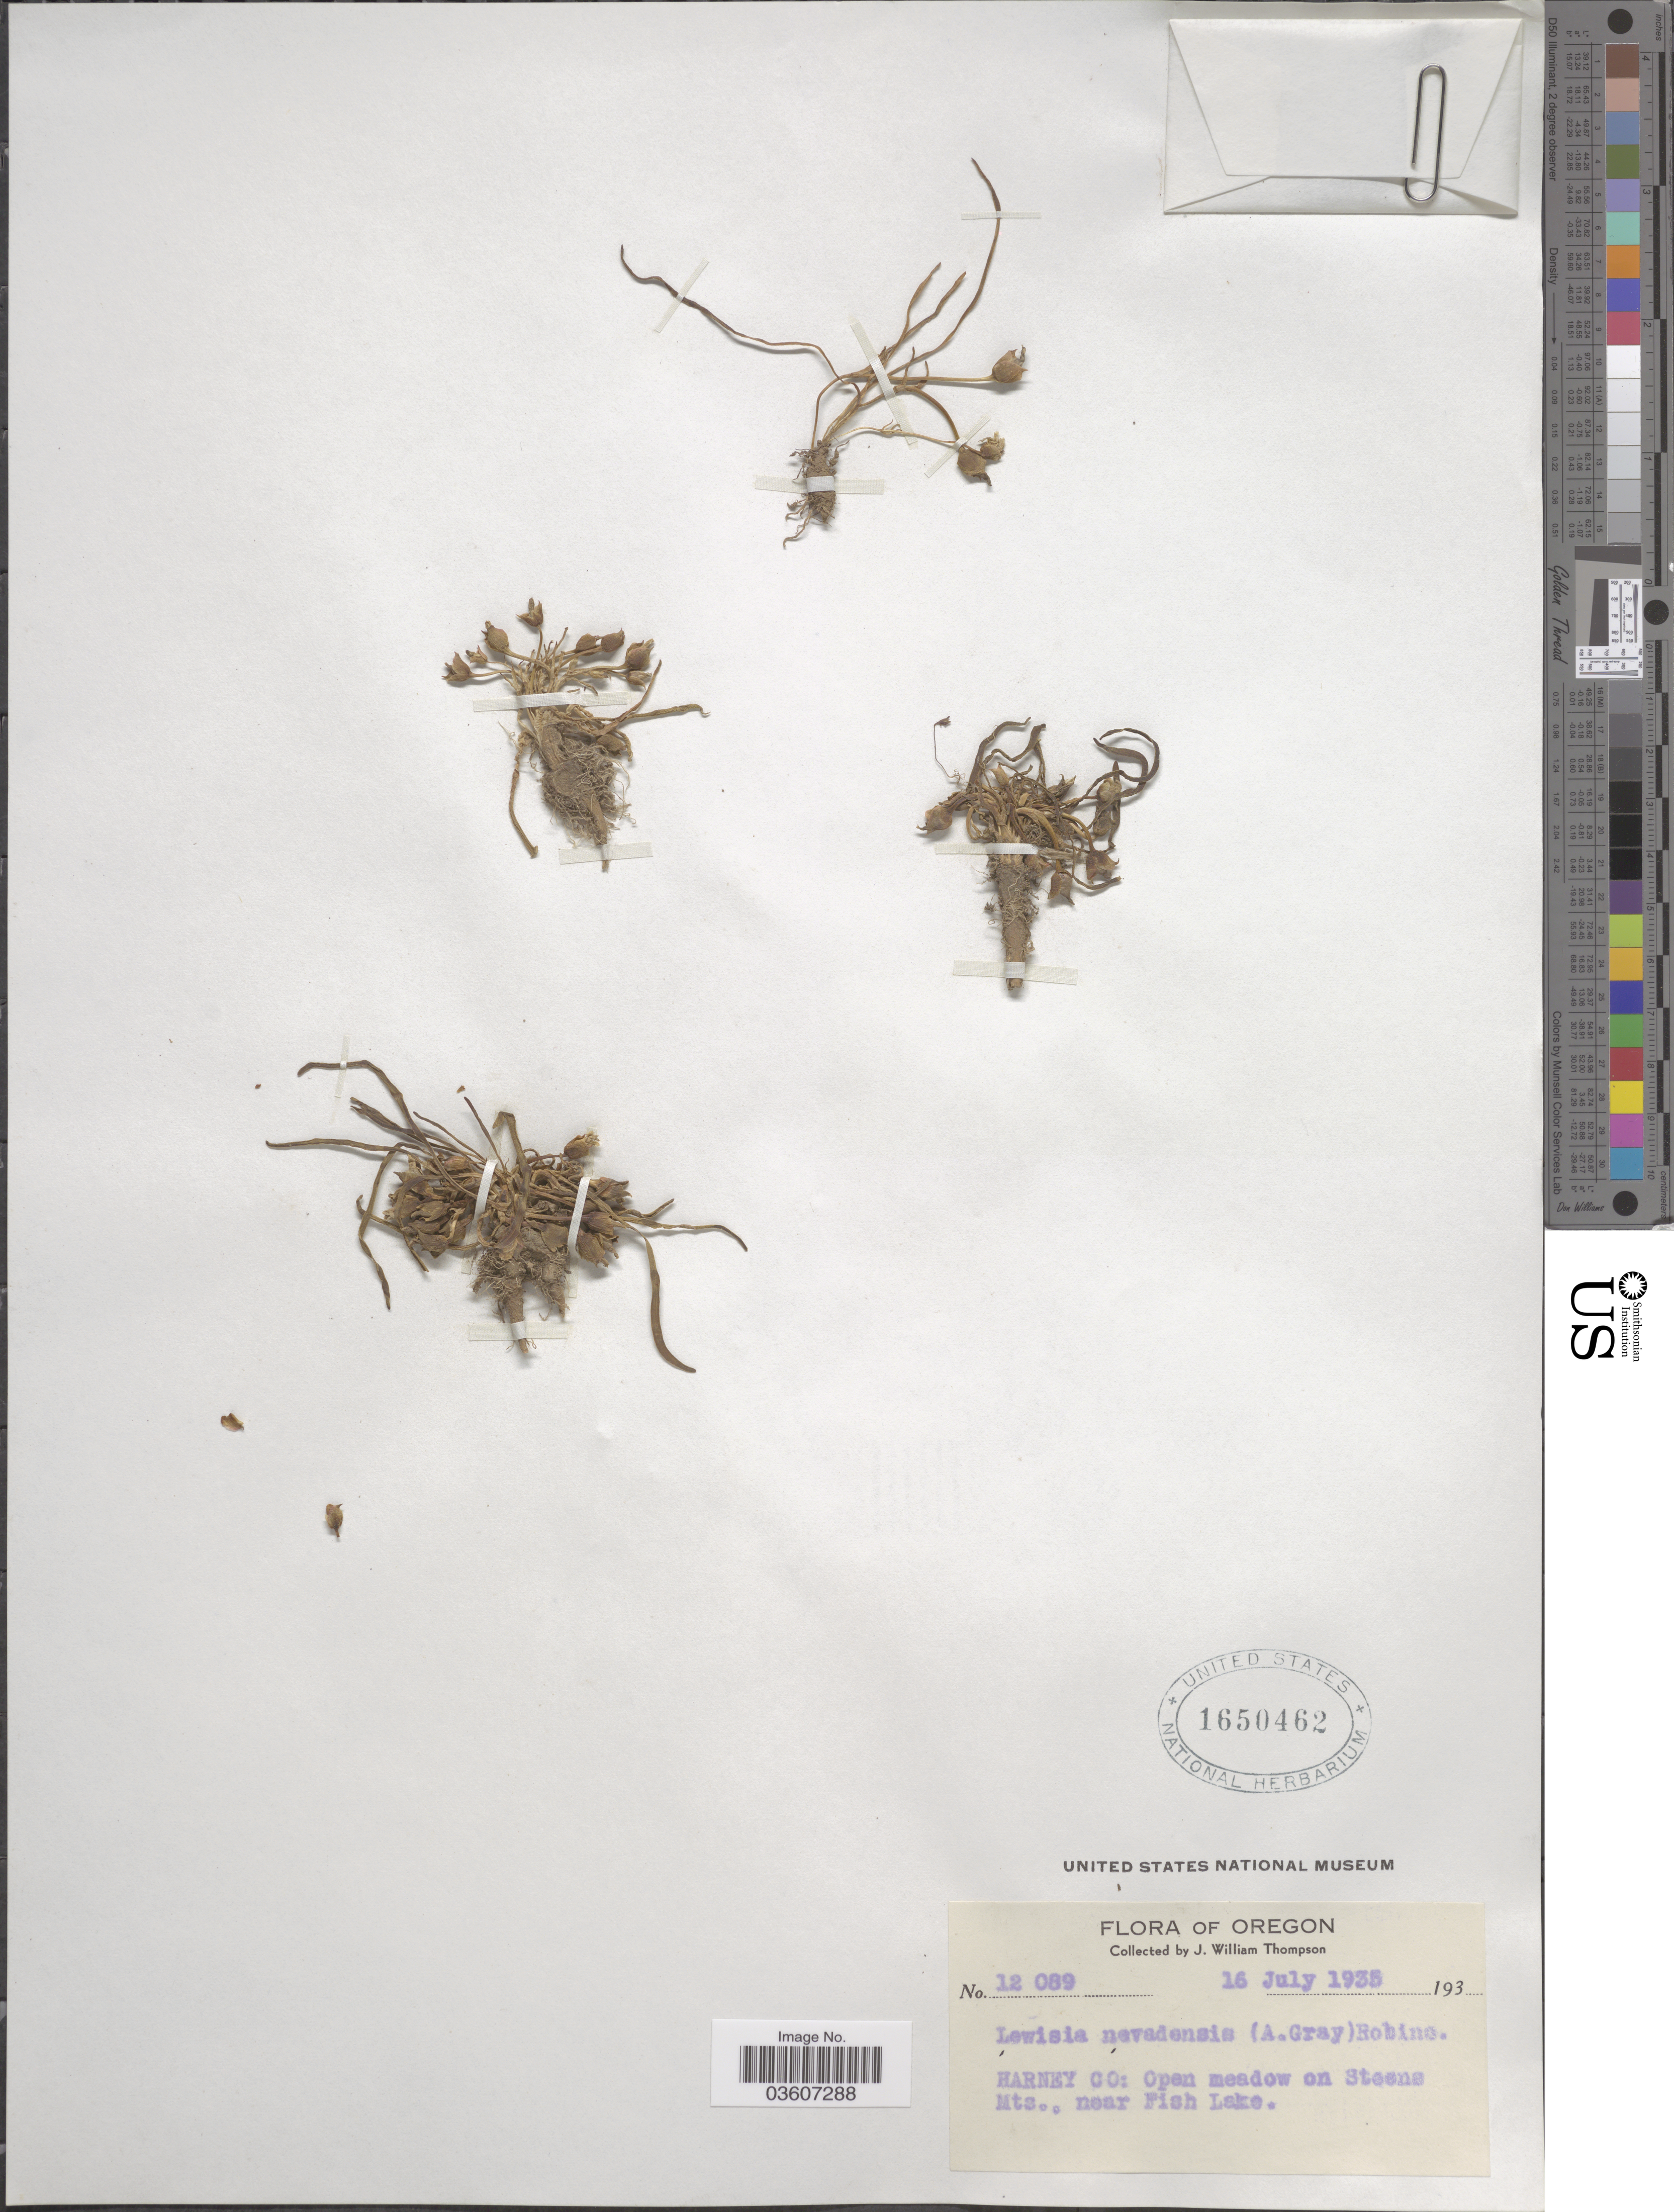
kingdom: Plantae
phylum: Tracheophyta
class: Magnoliopsida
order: Caryophyllales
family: Montiaceae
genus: Lewisia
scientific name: Lewisia nevadensis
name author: (A. Gray) B.L. Rob.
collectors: J. W. Thompson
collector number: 12089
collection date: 1935-07-16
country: United States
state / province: Oregon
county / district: Harney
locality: Harney Co: Open meadow on Steens Mts., near Fish Lake.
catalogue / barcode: US 1650462